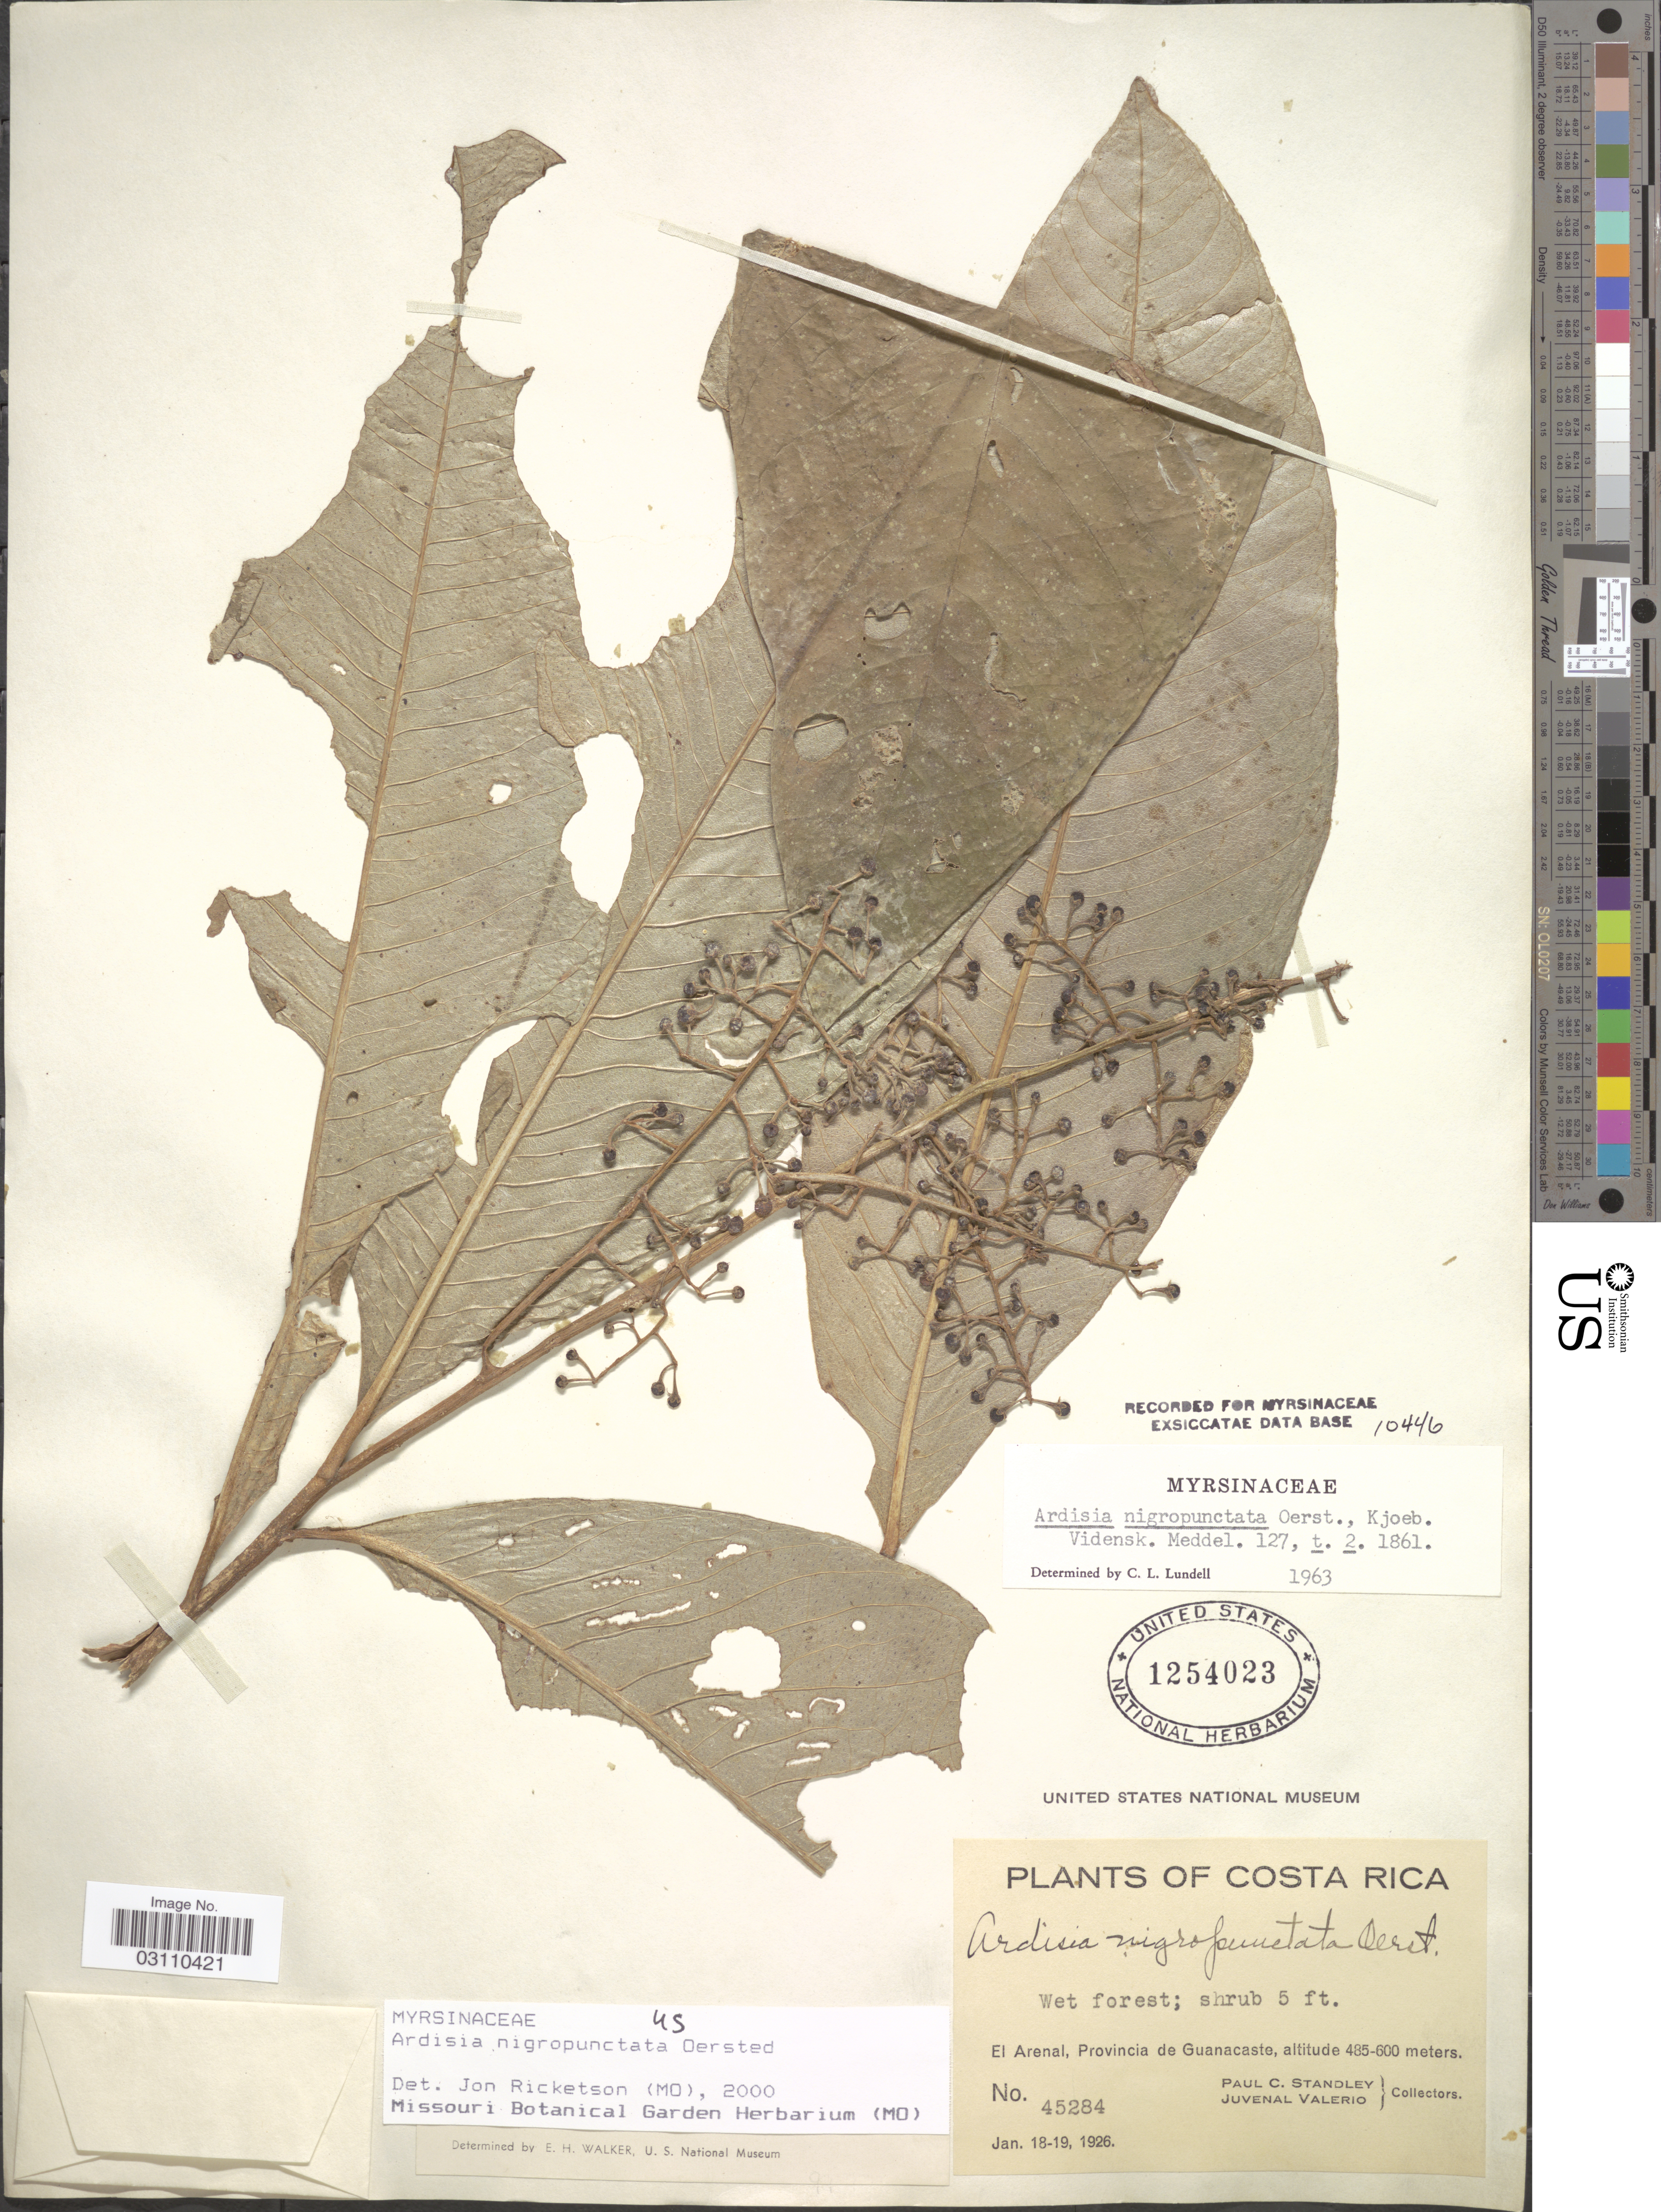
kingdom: Plantae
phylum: Tracheophyta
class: Magnoliopsida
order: Ericales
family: Primulaceae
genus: Ardisia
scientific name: Ardisia nigropunctata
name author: Oerst.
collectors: P. C. Standley & J. Valerio R.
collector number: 45284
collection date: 1926-01-18/1926-01-19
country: Costa Rica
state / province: Guanacaste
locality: El Arenal.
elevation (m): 485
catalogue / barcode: US 1254023